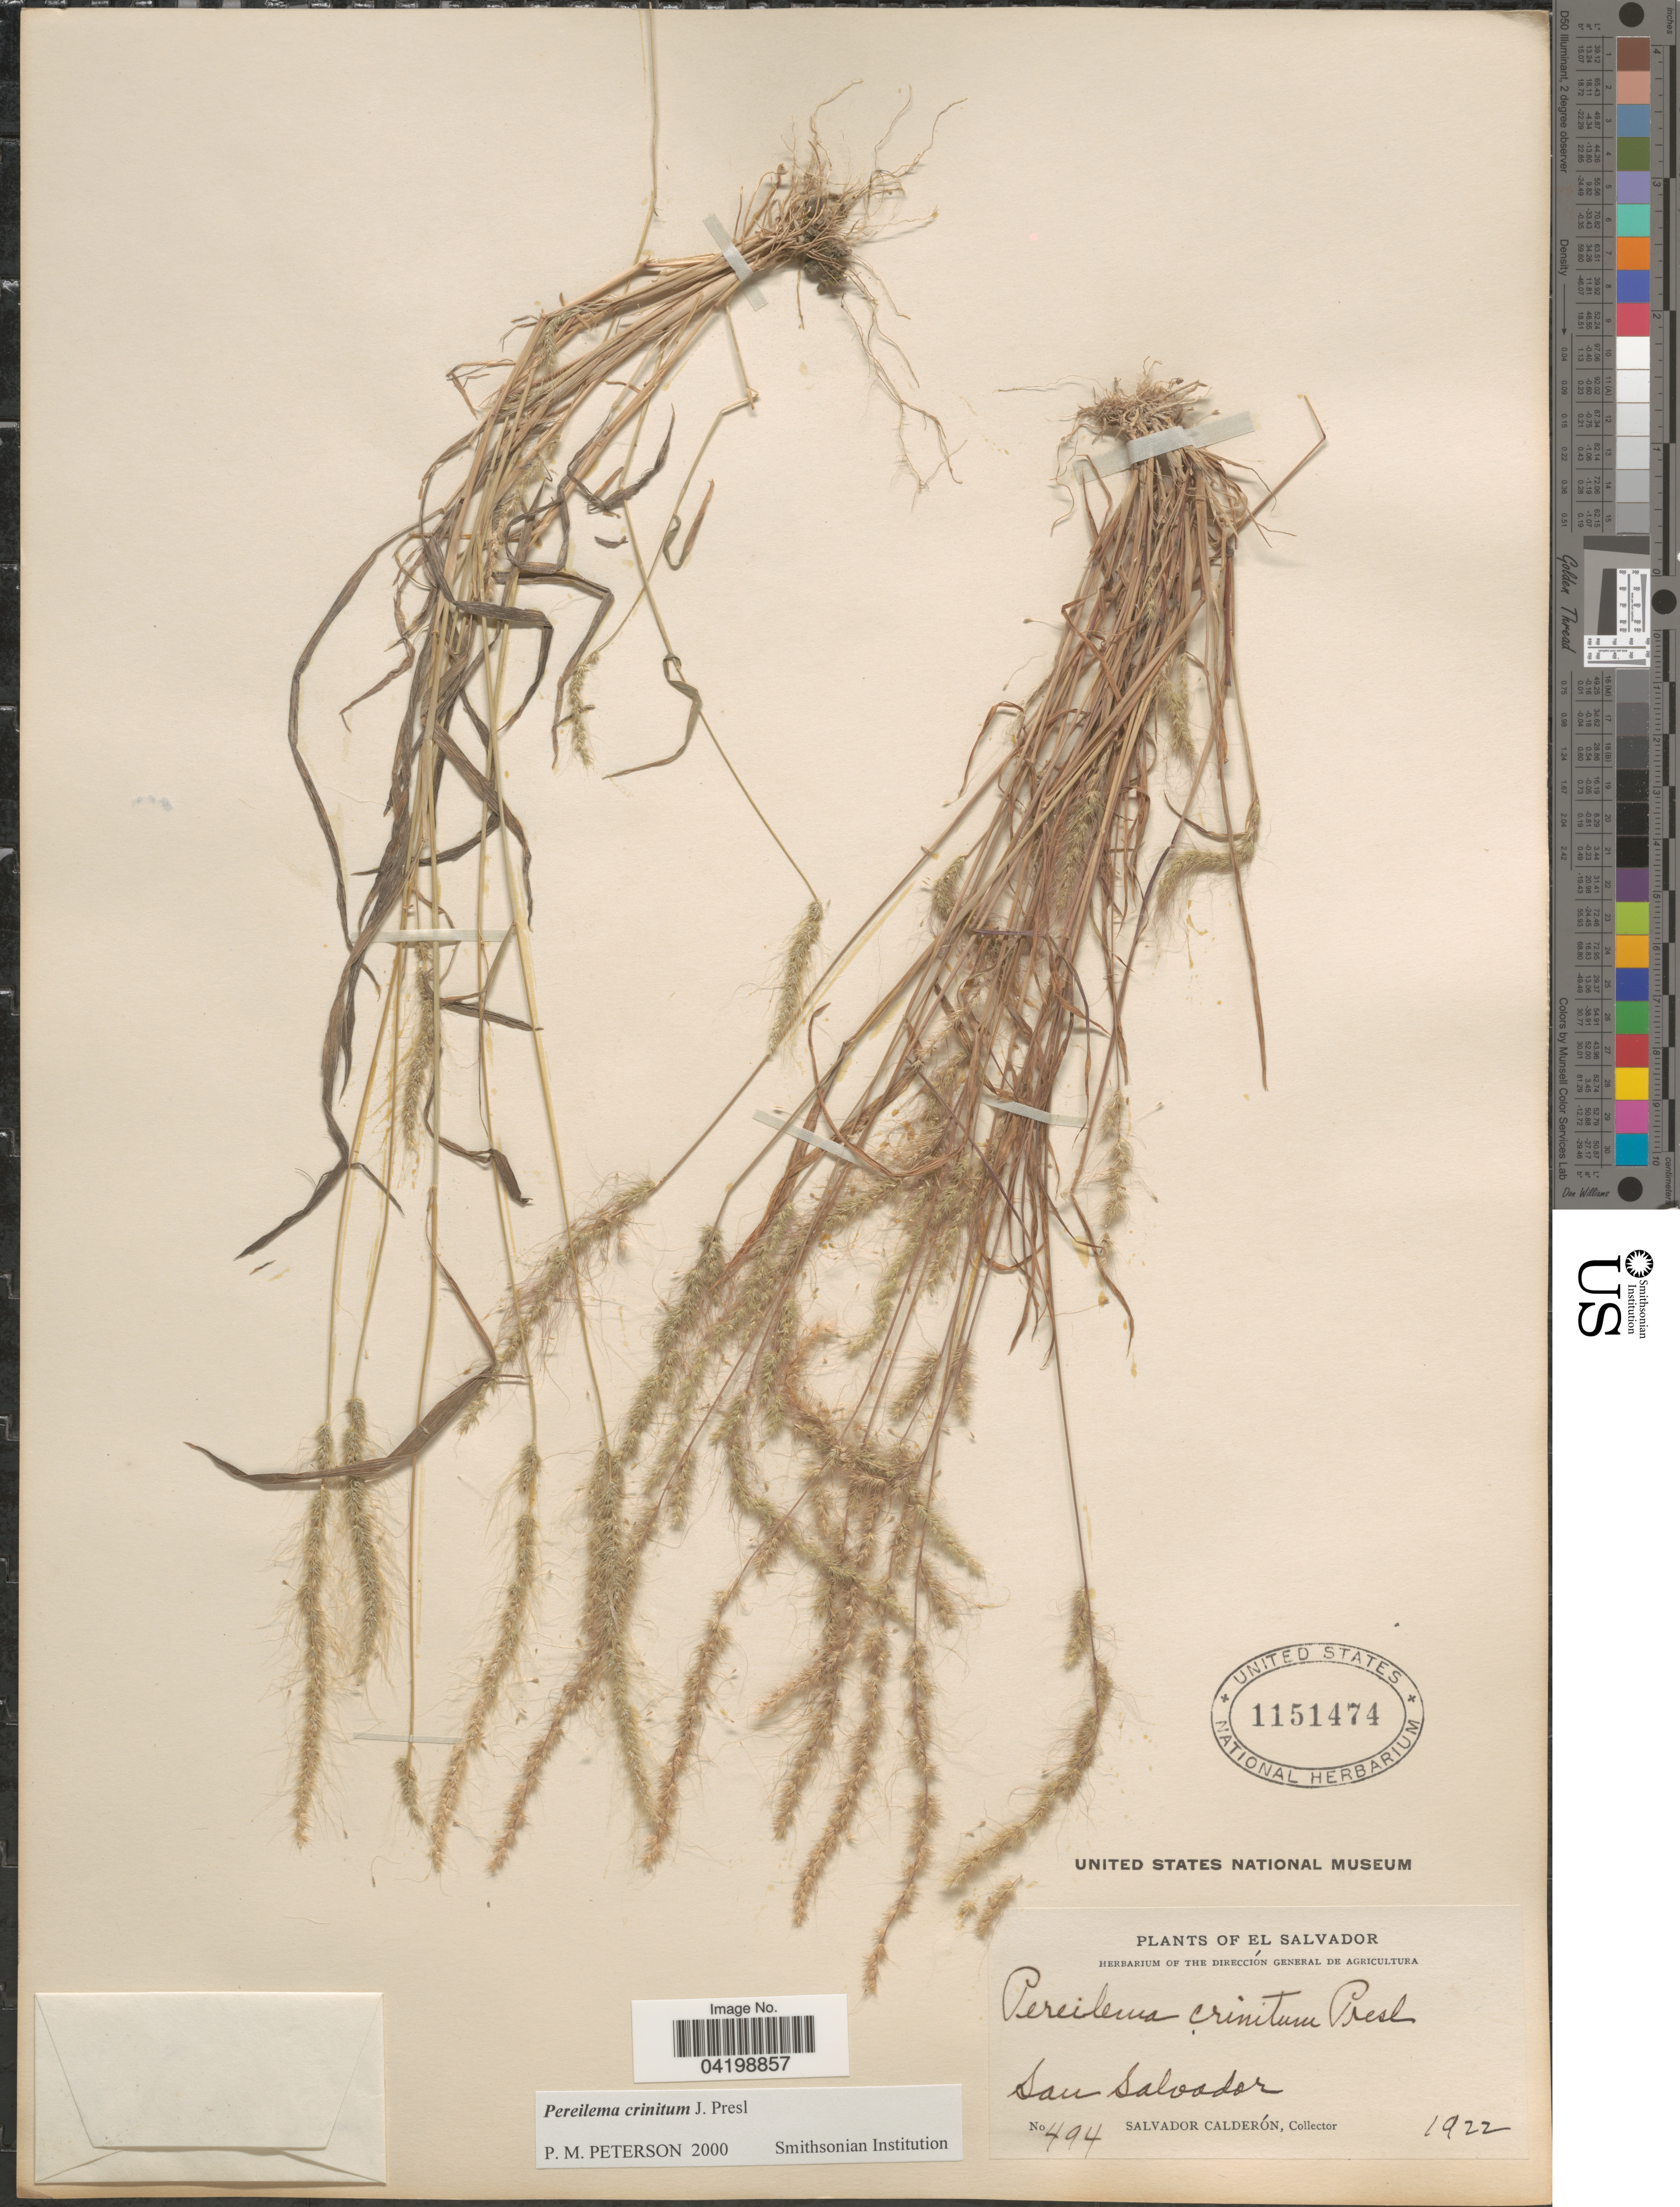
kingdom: Plantae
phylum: Tracheophyta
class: Liliopsida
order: Poales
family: Poaceae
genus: Muhlenbergia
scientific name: Muhlenbergia pereilema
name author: P.M. Peterson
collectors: S. Calderón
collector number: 494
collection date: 1922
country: El Salvador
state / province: San Salvador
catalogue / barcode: US 1151474